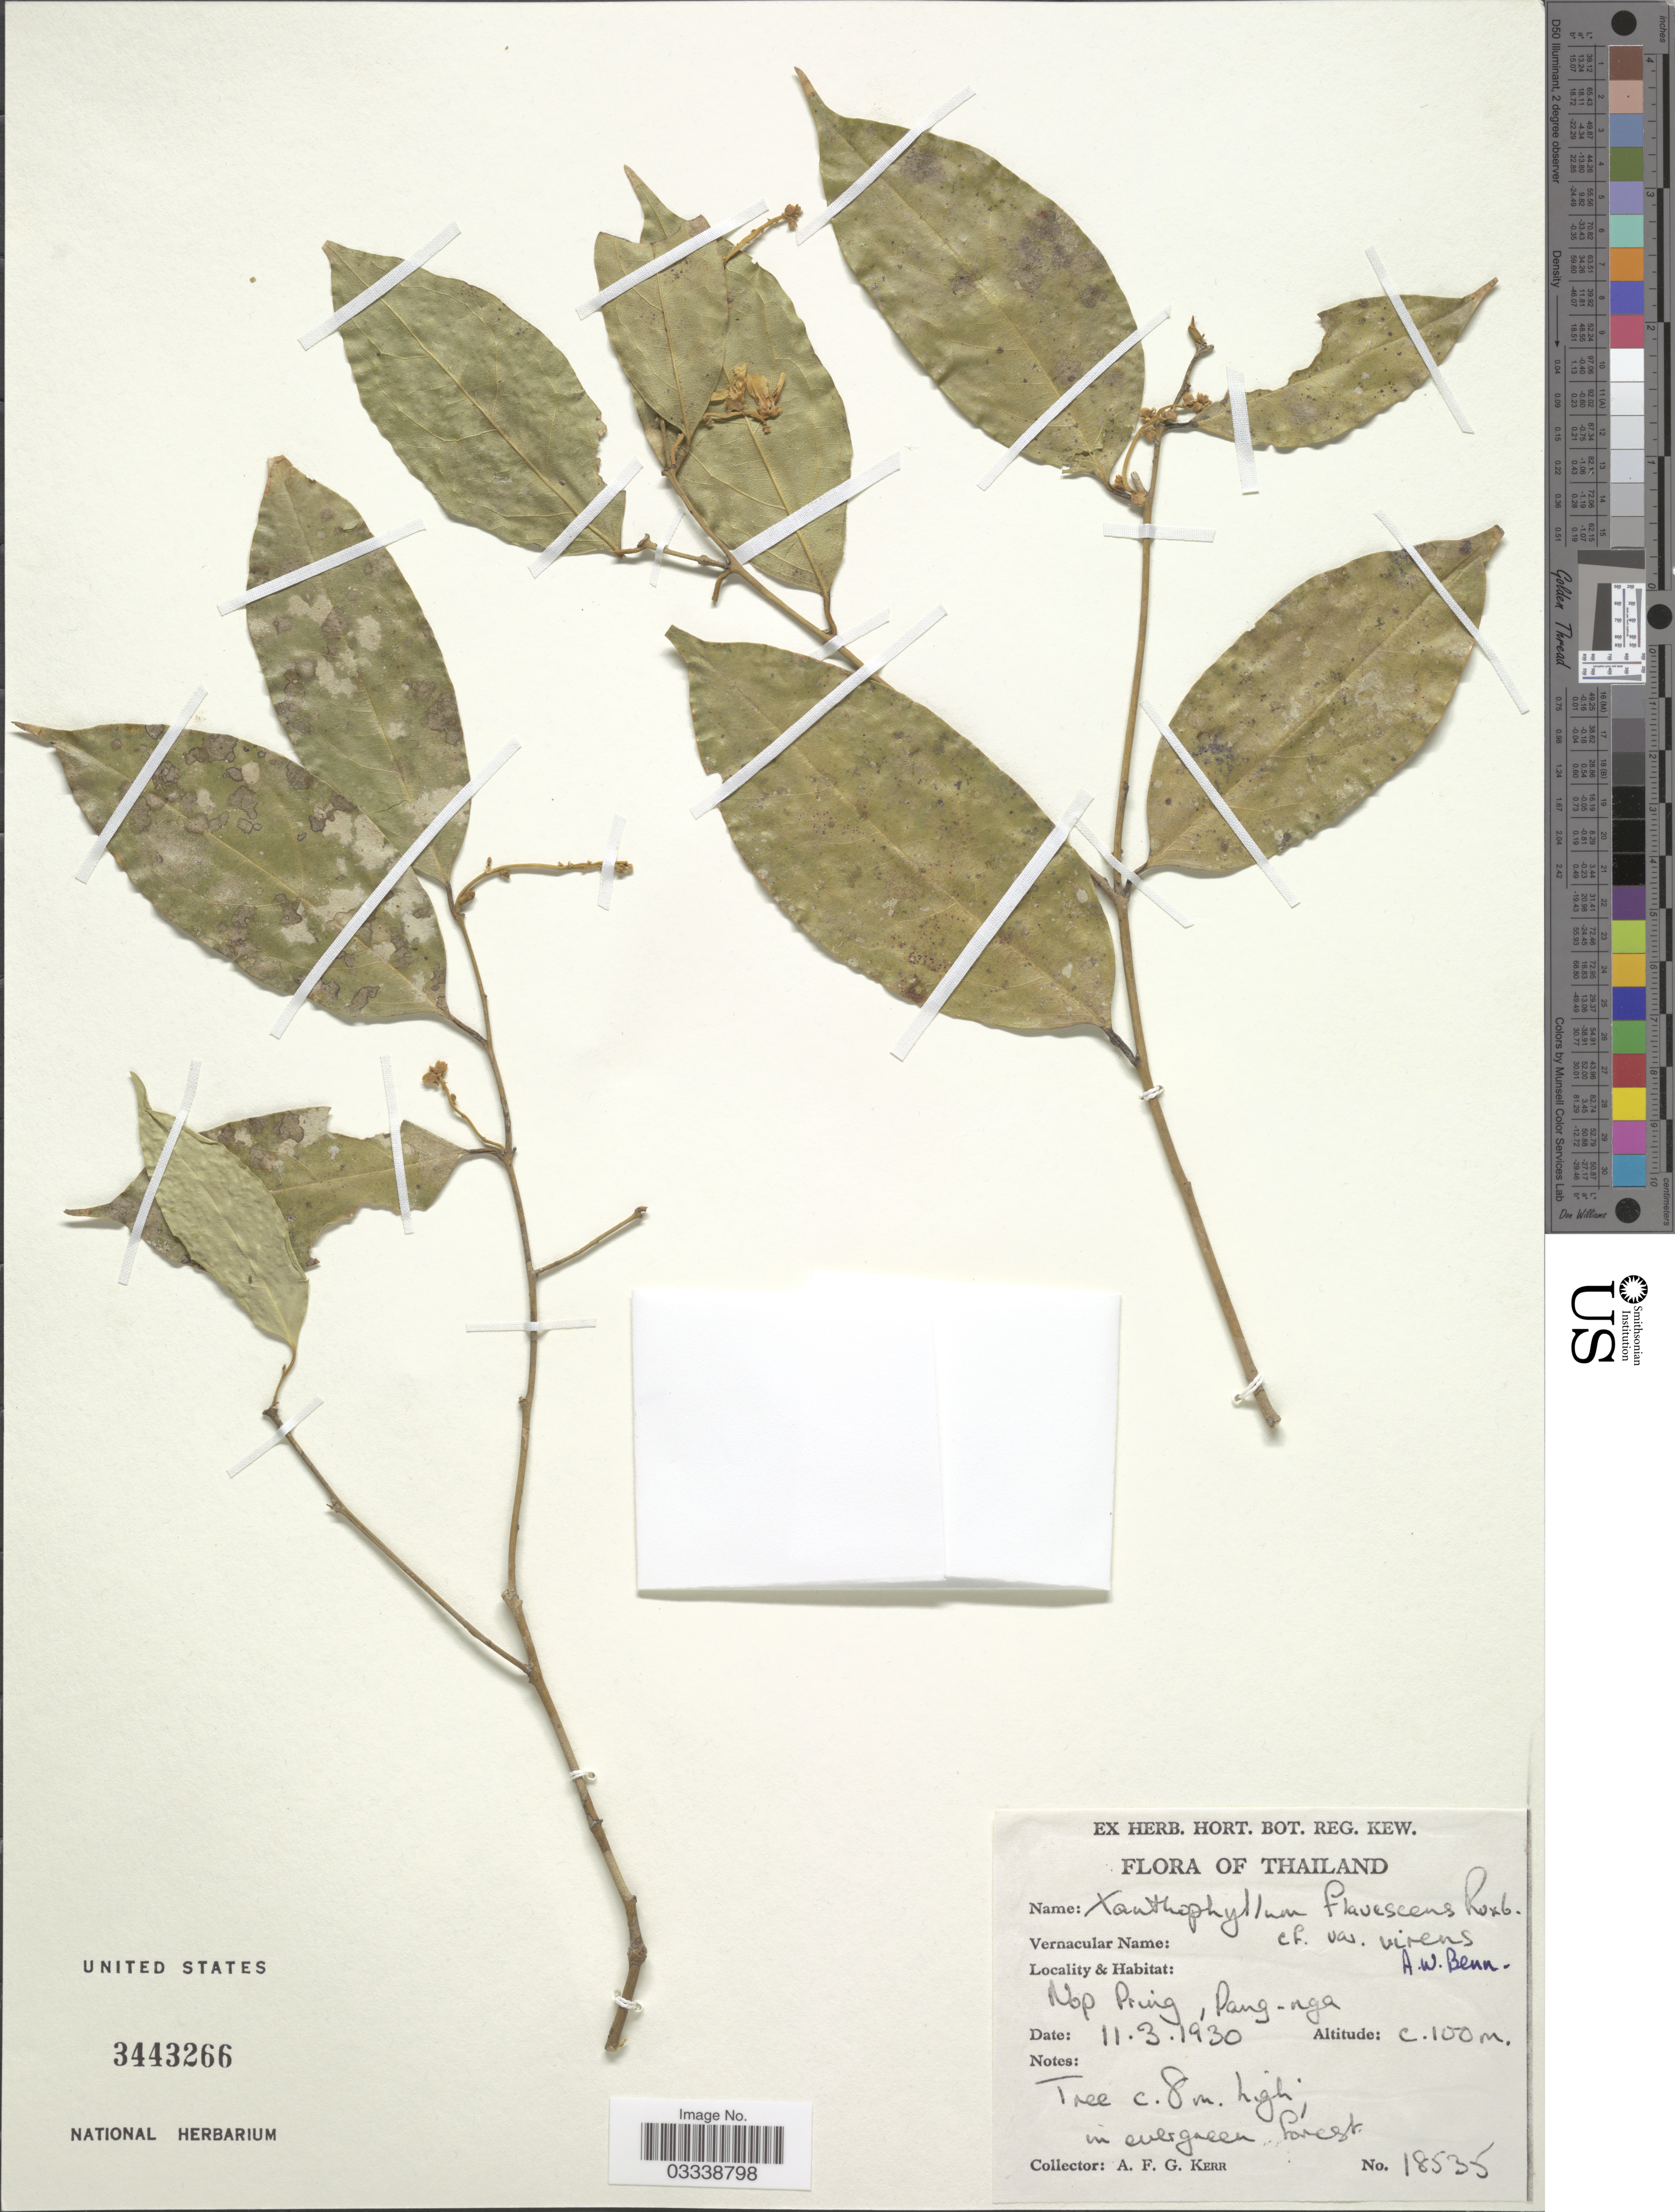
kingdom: Plantae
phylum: Tracheophyta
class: Magnoliopsida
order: Fabales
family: Polygalaceae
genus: Xanthophyllum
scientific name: Xanthophyllum flavescens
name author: Roxb.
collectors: A. F. G. Kerr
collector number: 18535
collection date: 1930-03-11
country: Thailand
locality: Nop Pring, Pang-nga.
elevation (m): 100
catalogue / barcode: US 3443266